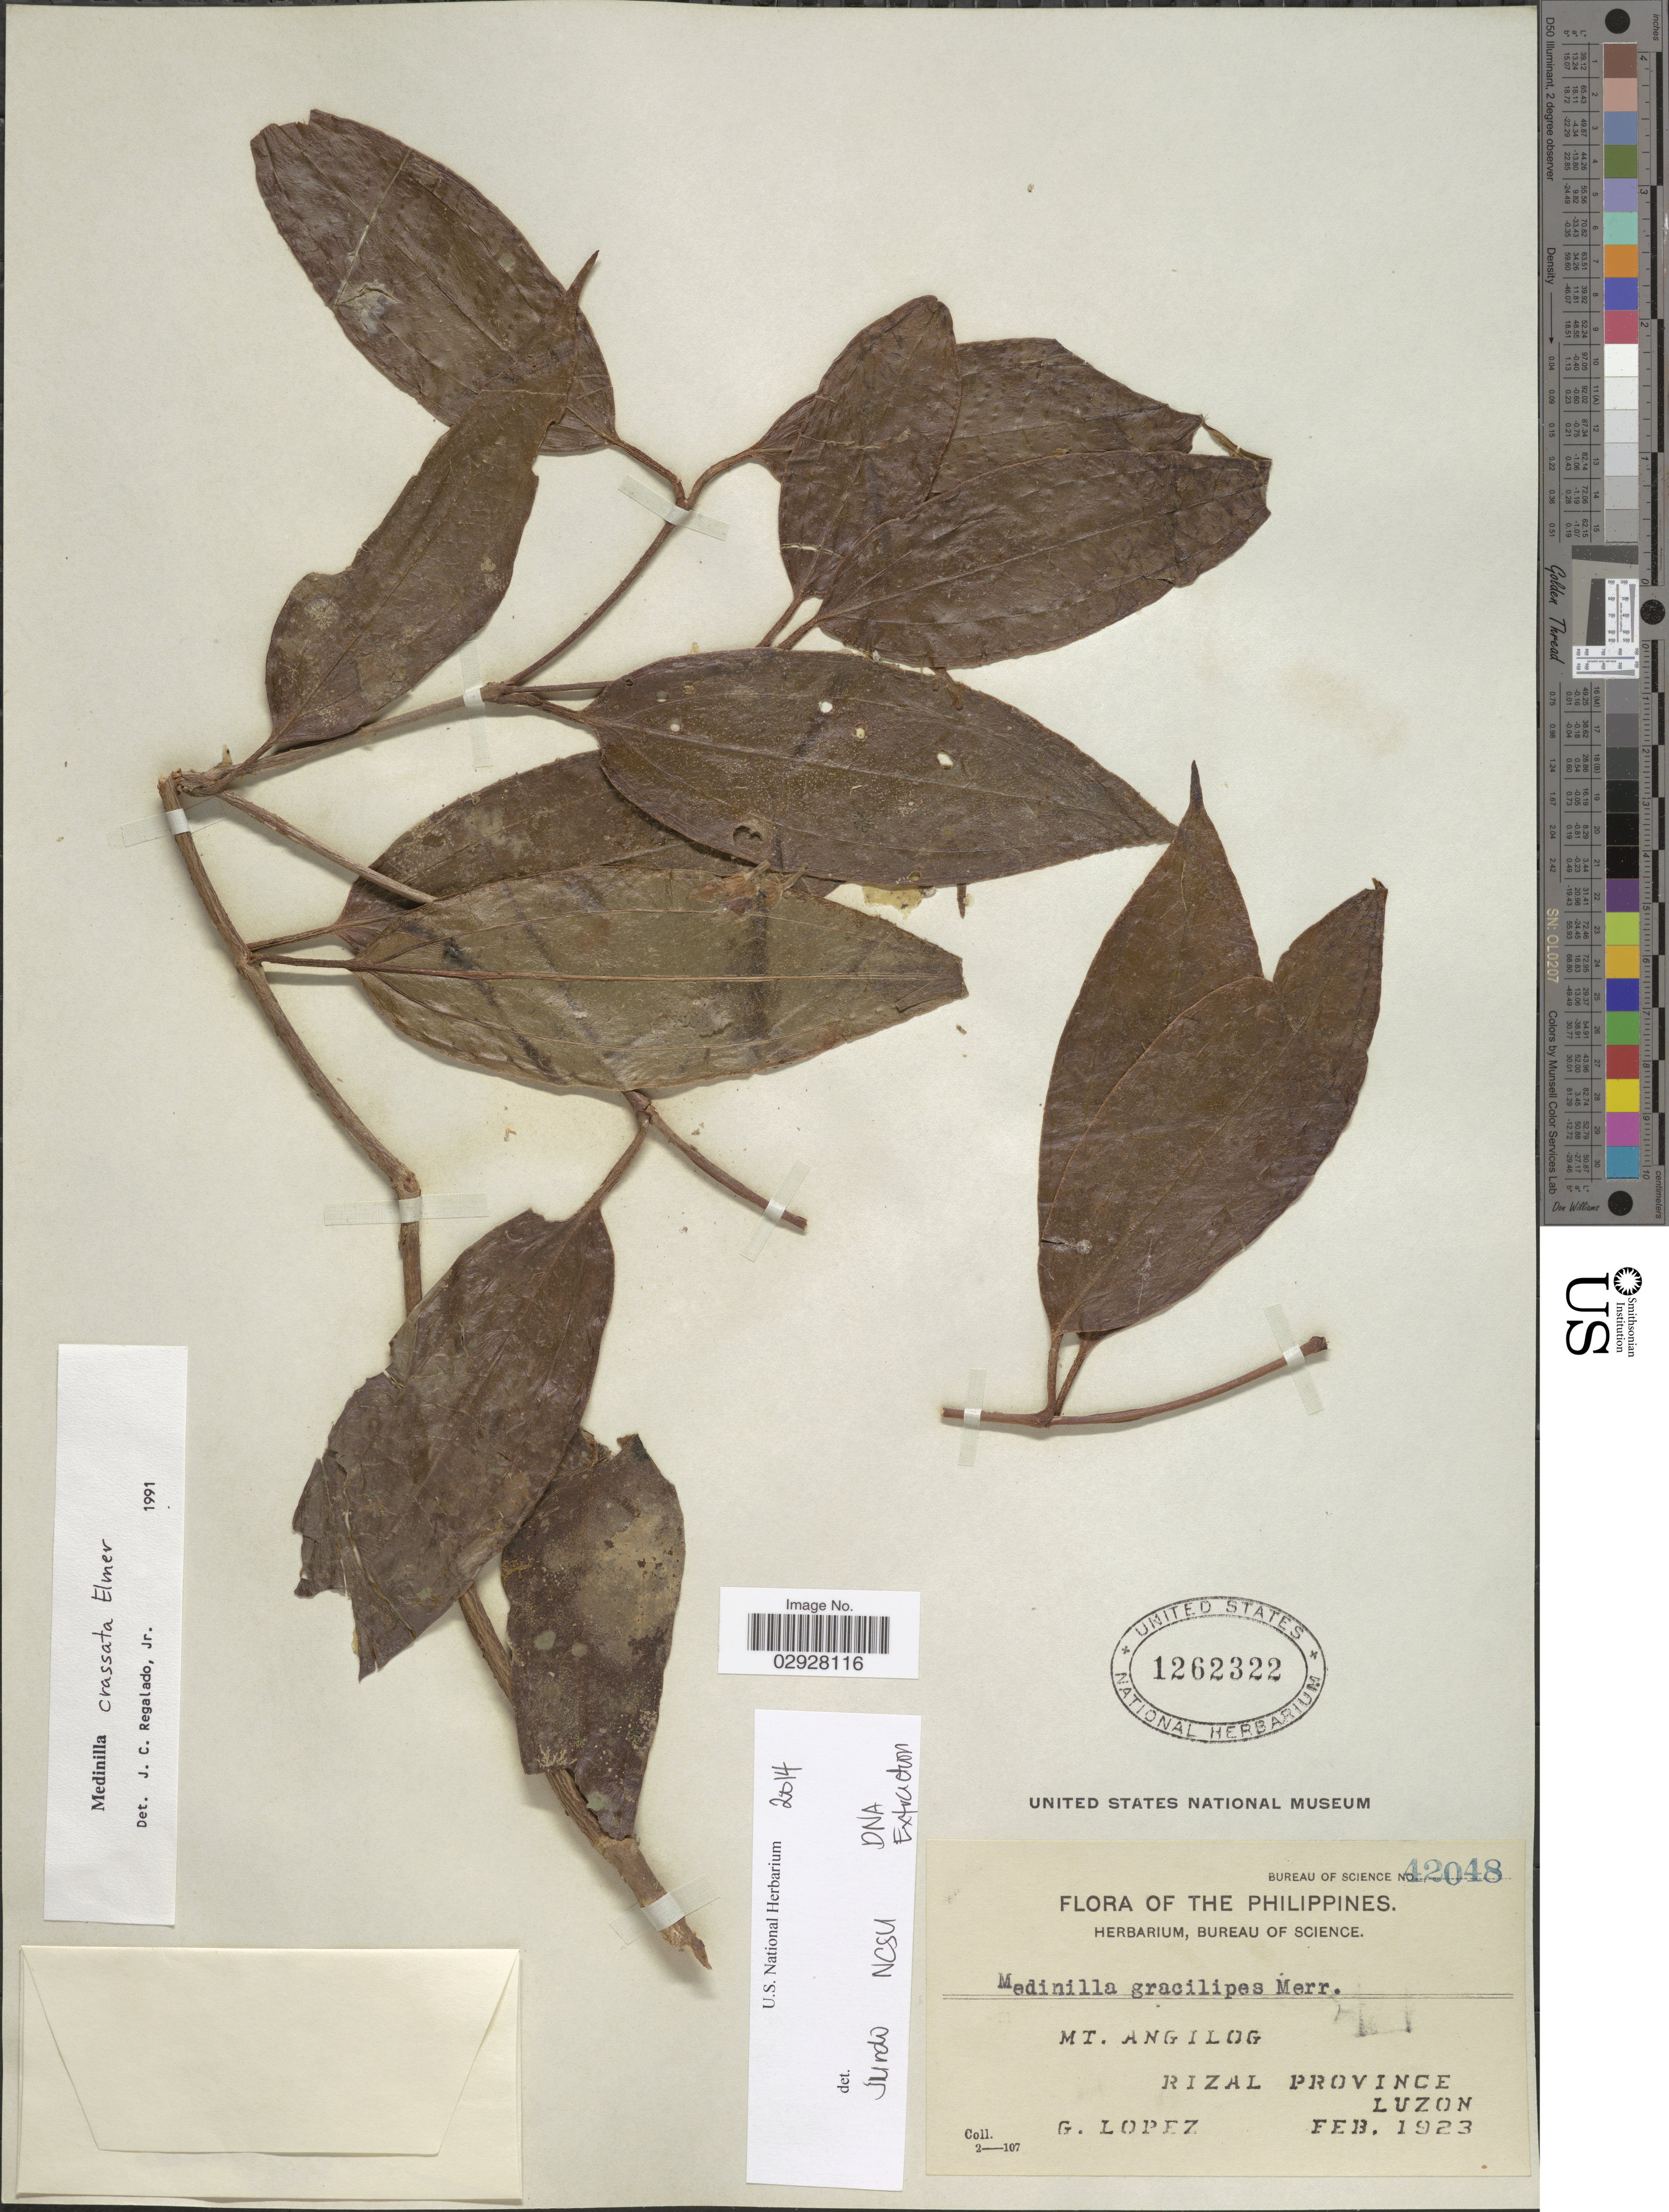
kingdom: Plantae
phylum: Tracheophyta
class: Magnoliopsida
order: Myrtales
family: Melastomataceae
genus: Medinilla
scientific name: Medinilla crassata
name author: Elmer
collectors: G. Lopéz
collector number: Bureau of Science 42048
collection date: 1923-02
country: Philippines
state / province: Calabarzon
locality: Mt. Angilog, Rizal Province, Luzon.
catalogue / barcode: US 1262322